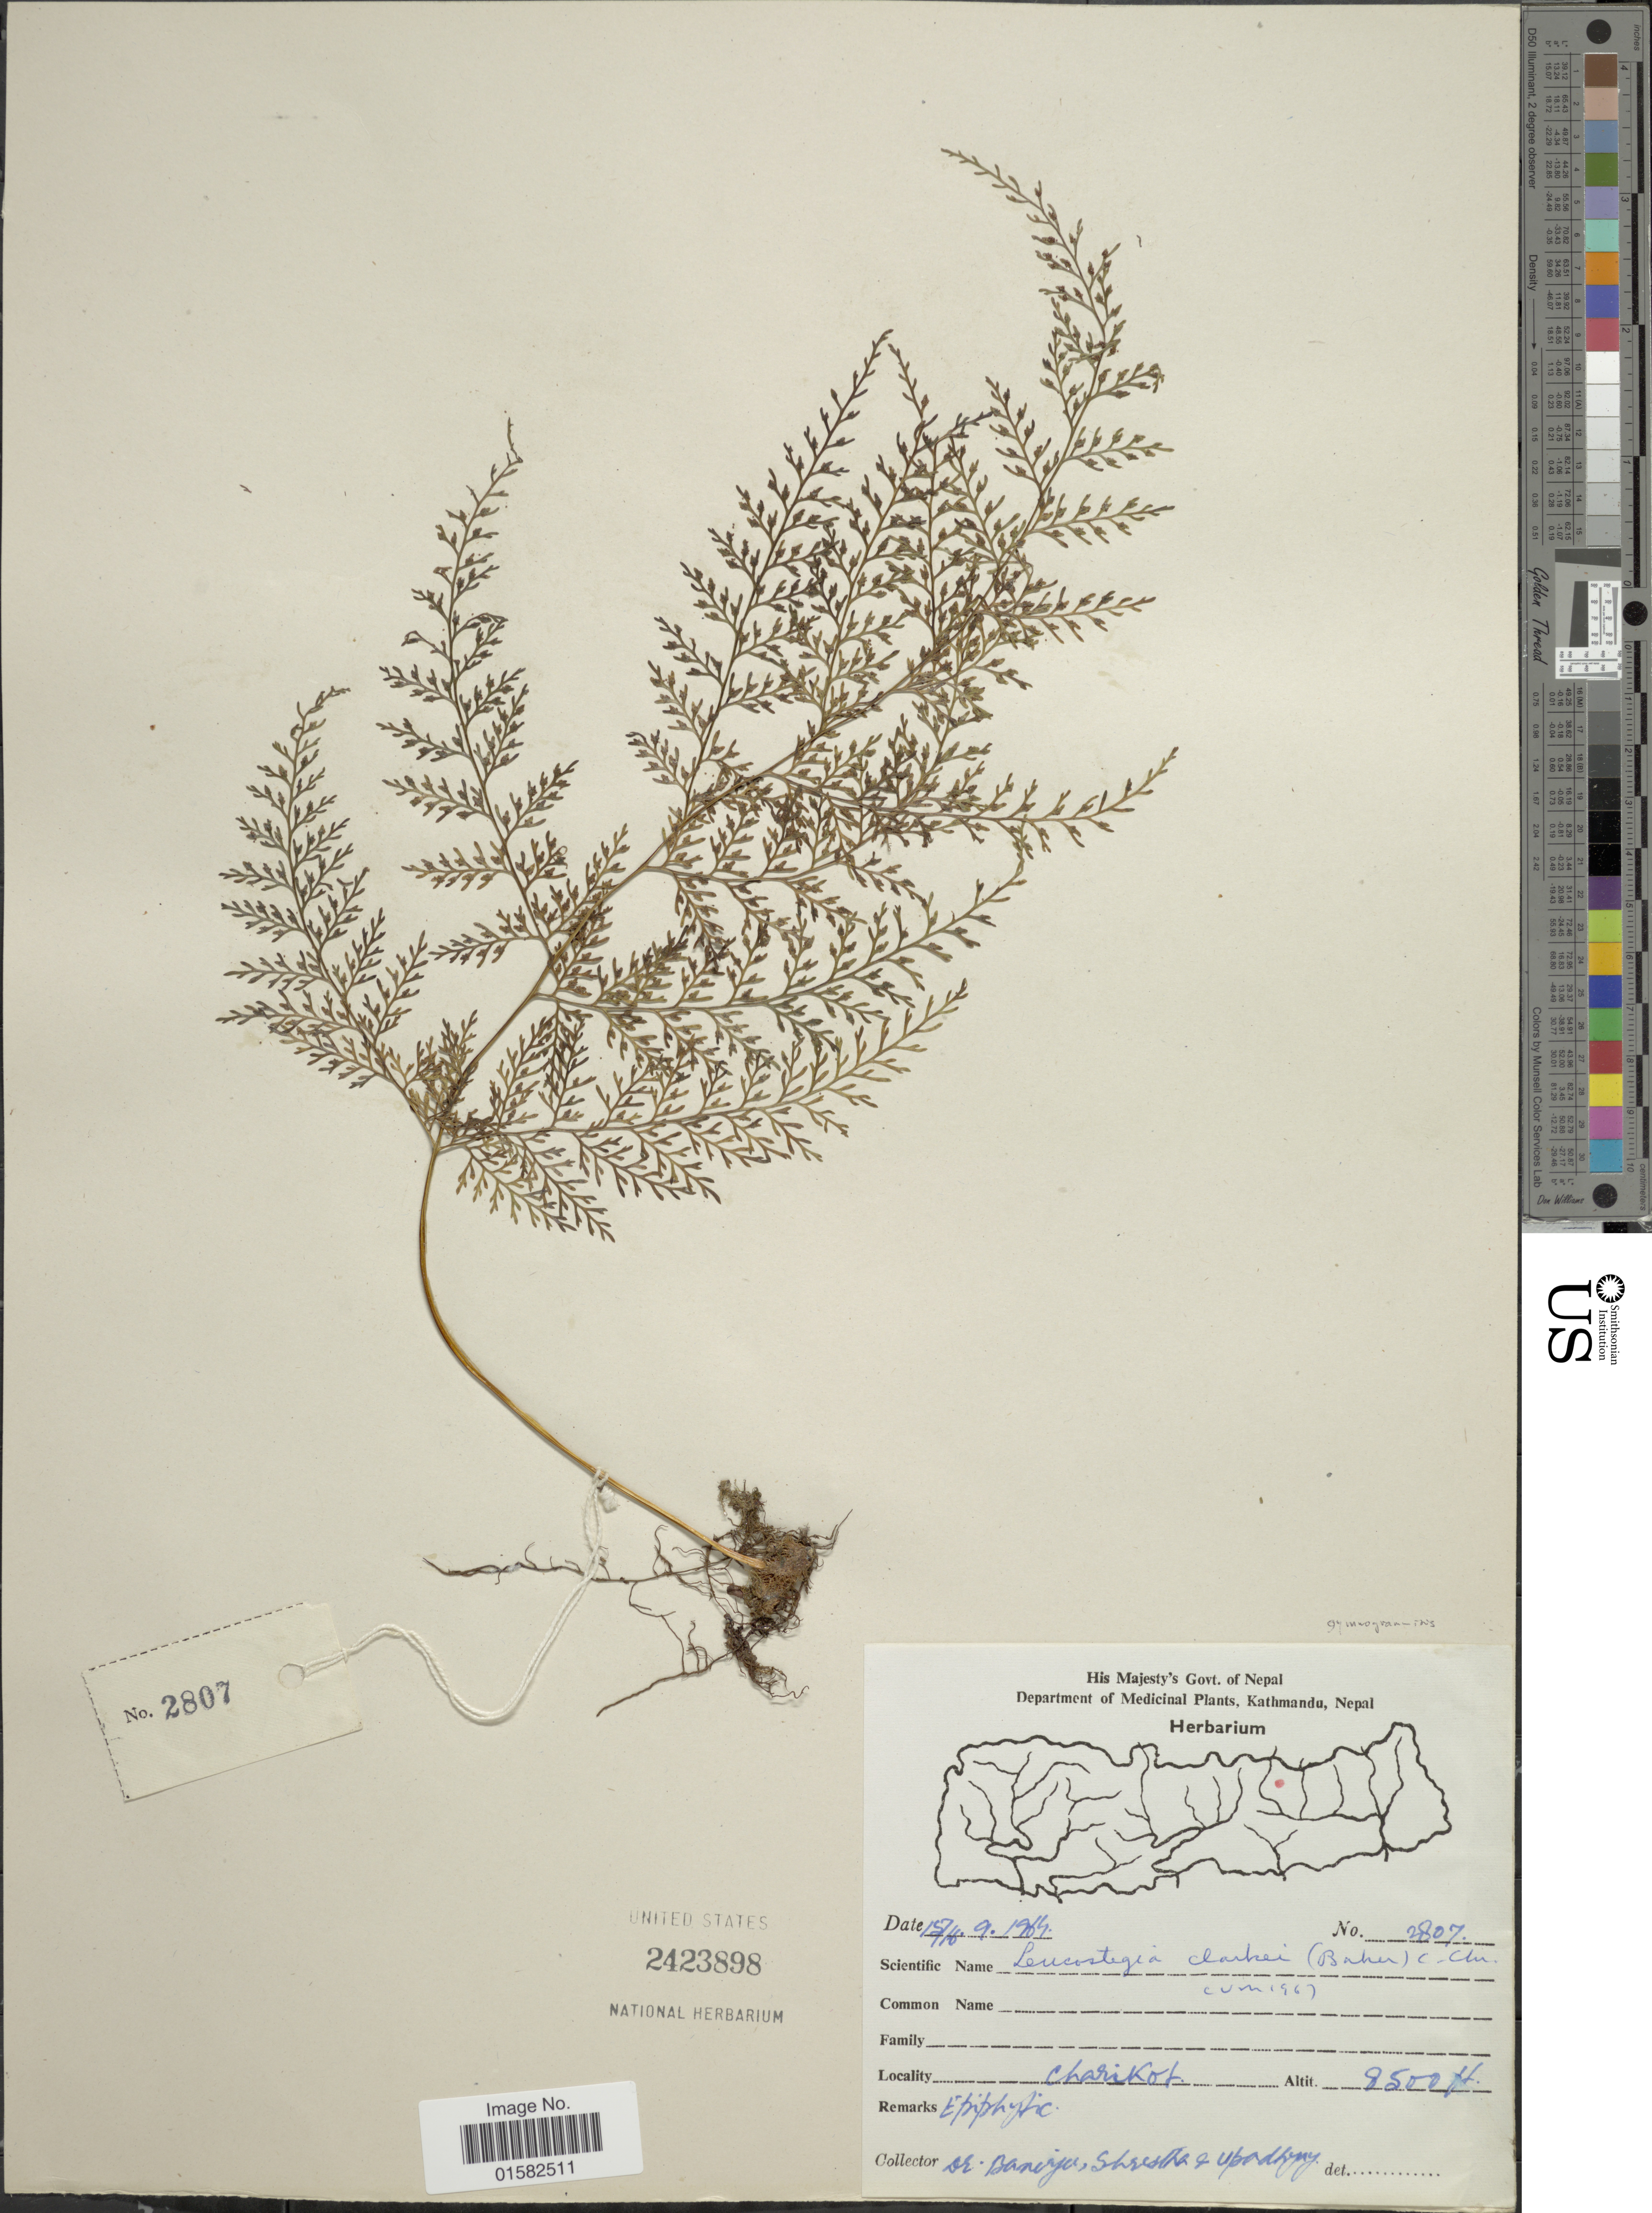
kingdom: Plantae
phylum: Tracheophyta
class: Polypodiopsida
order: Polypodiales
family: Davalliaceae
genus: Araiostegiella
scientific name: Araiostegiella hookeri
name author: (Bedd.) Fraser-Jenk.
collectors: -. Banerjee, -. Shrestha & Upadhyay, --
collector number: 2807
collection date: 1964-09-15/1964-09-16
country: Nepal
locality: Charikot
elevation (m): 2591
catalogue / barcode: US 2423989